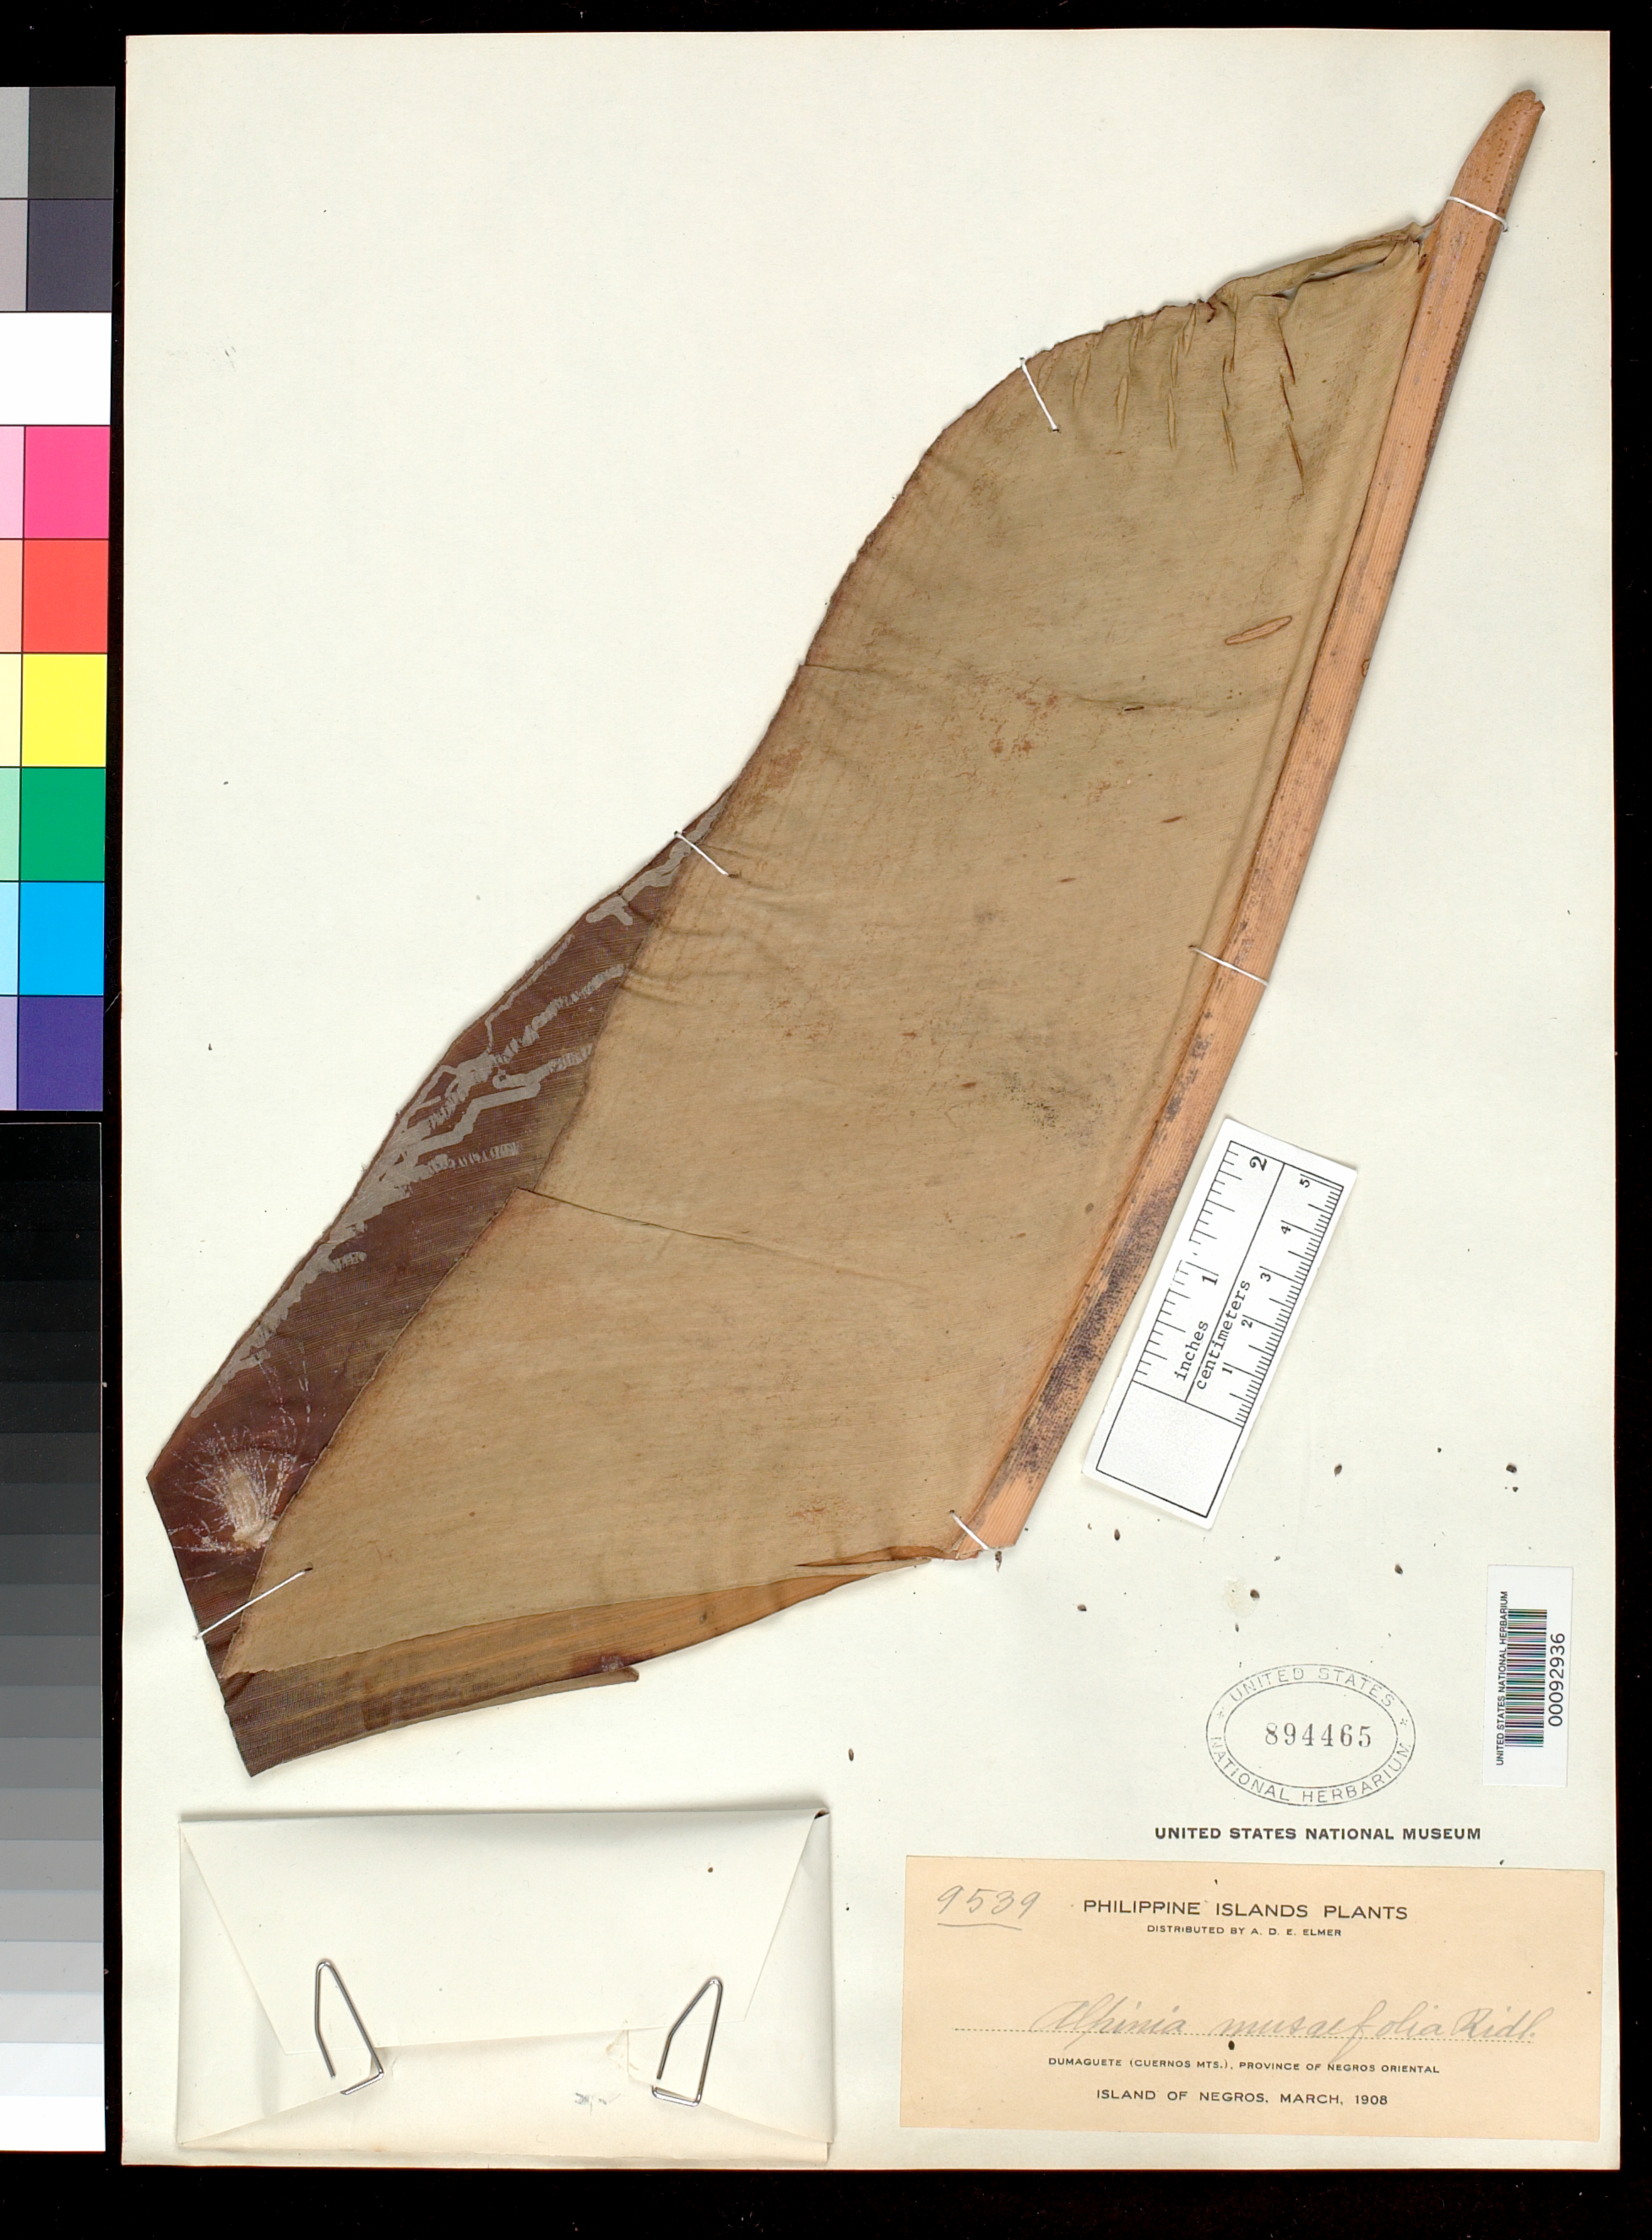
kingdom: Plantae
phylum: Tracheophyta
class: Liliopsida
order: Zingiberales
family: Zingiberaceae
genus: Alpinia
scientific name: Alpinia musaefolia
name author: Ridl.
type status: Isotype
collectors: A. D. E. Elmer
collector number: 9539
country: Philippines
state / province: Central Visayas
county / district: Negros Oriental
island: Negros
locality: Cuernos Mts, Dumaguete.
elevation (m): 1219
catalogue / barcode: US 894465